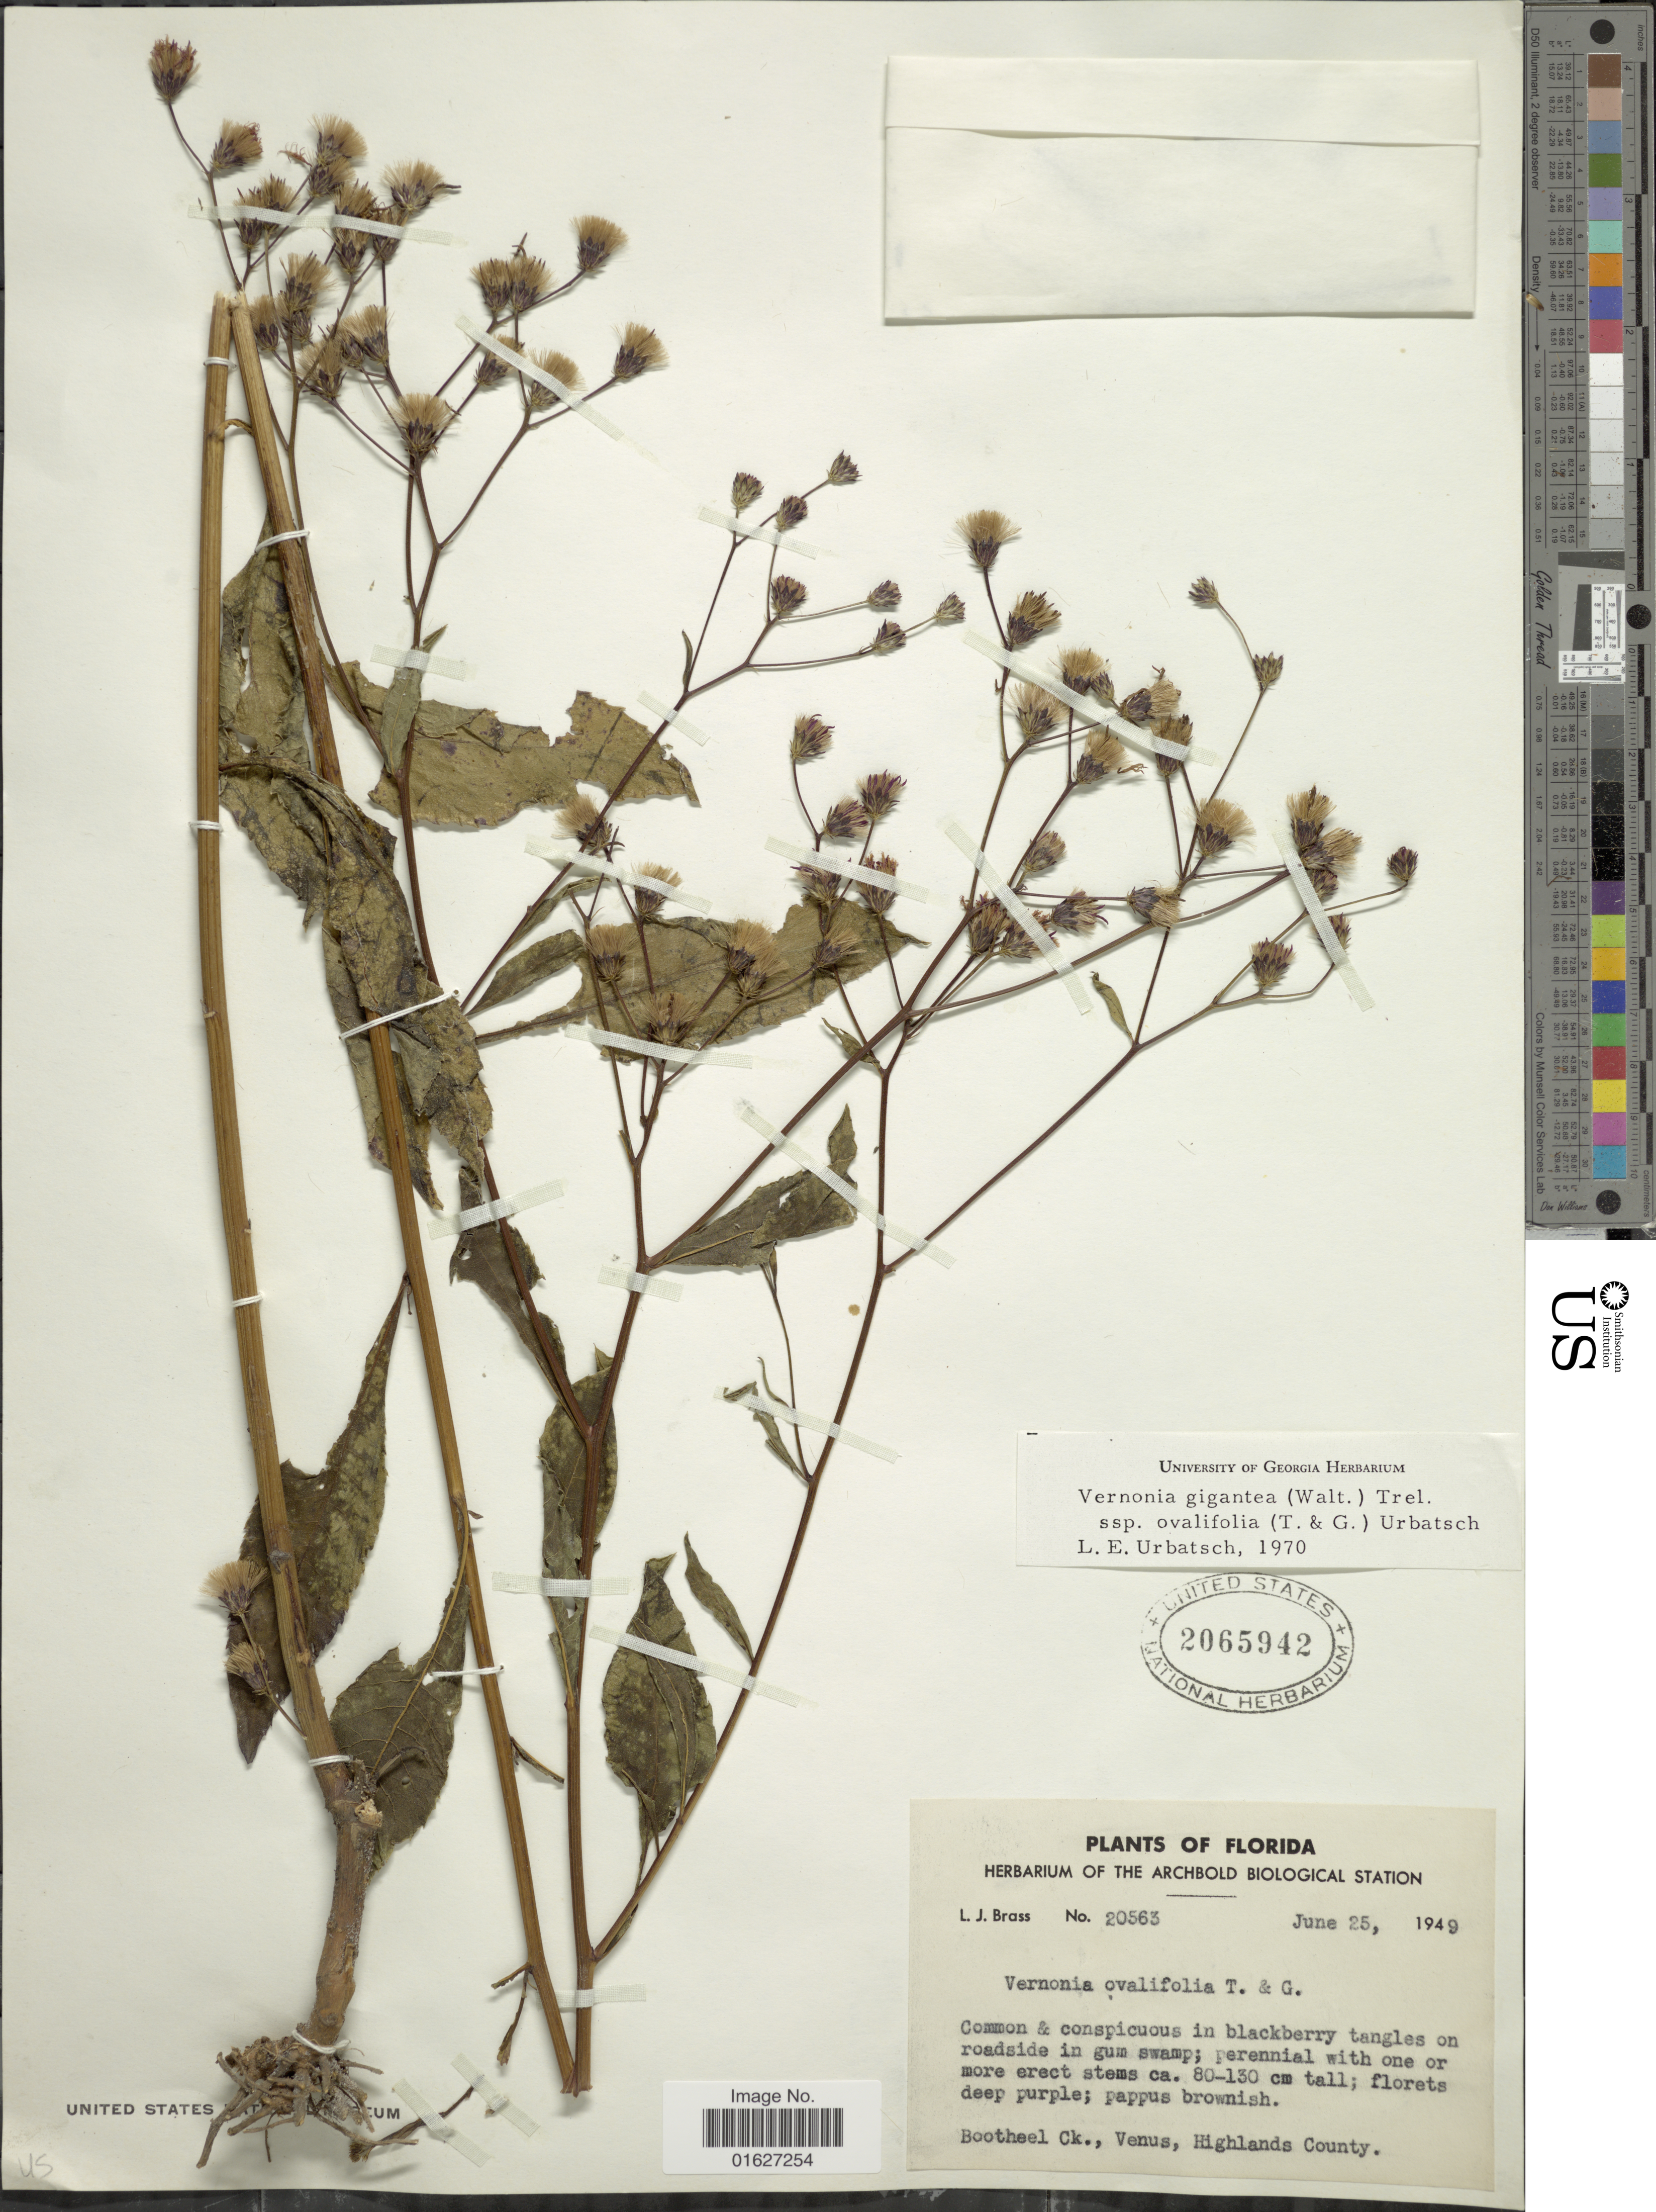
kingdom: Plantae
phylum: Tracheophyta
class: Magnoliopsida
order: Asterales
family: Asteraceae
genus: Vernonia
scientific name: Vernonia gigantea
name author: (Walter) Trel.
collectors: L. J. Brass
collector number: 20563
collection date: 1949-06-25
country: United States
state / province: Florida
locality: Florida; on roadside in gum swamp. Bootheel Ck., Venus, Highlands County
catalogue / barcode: US 2065942